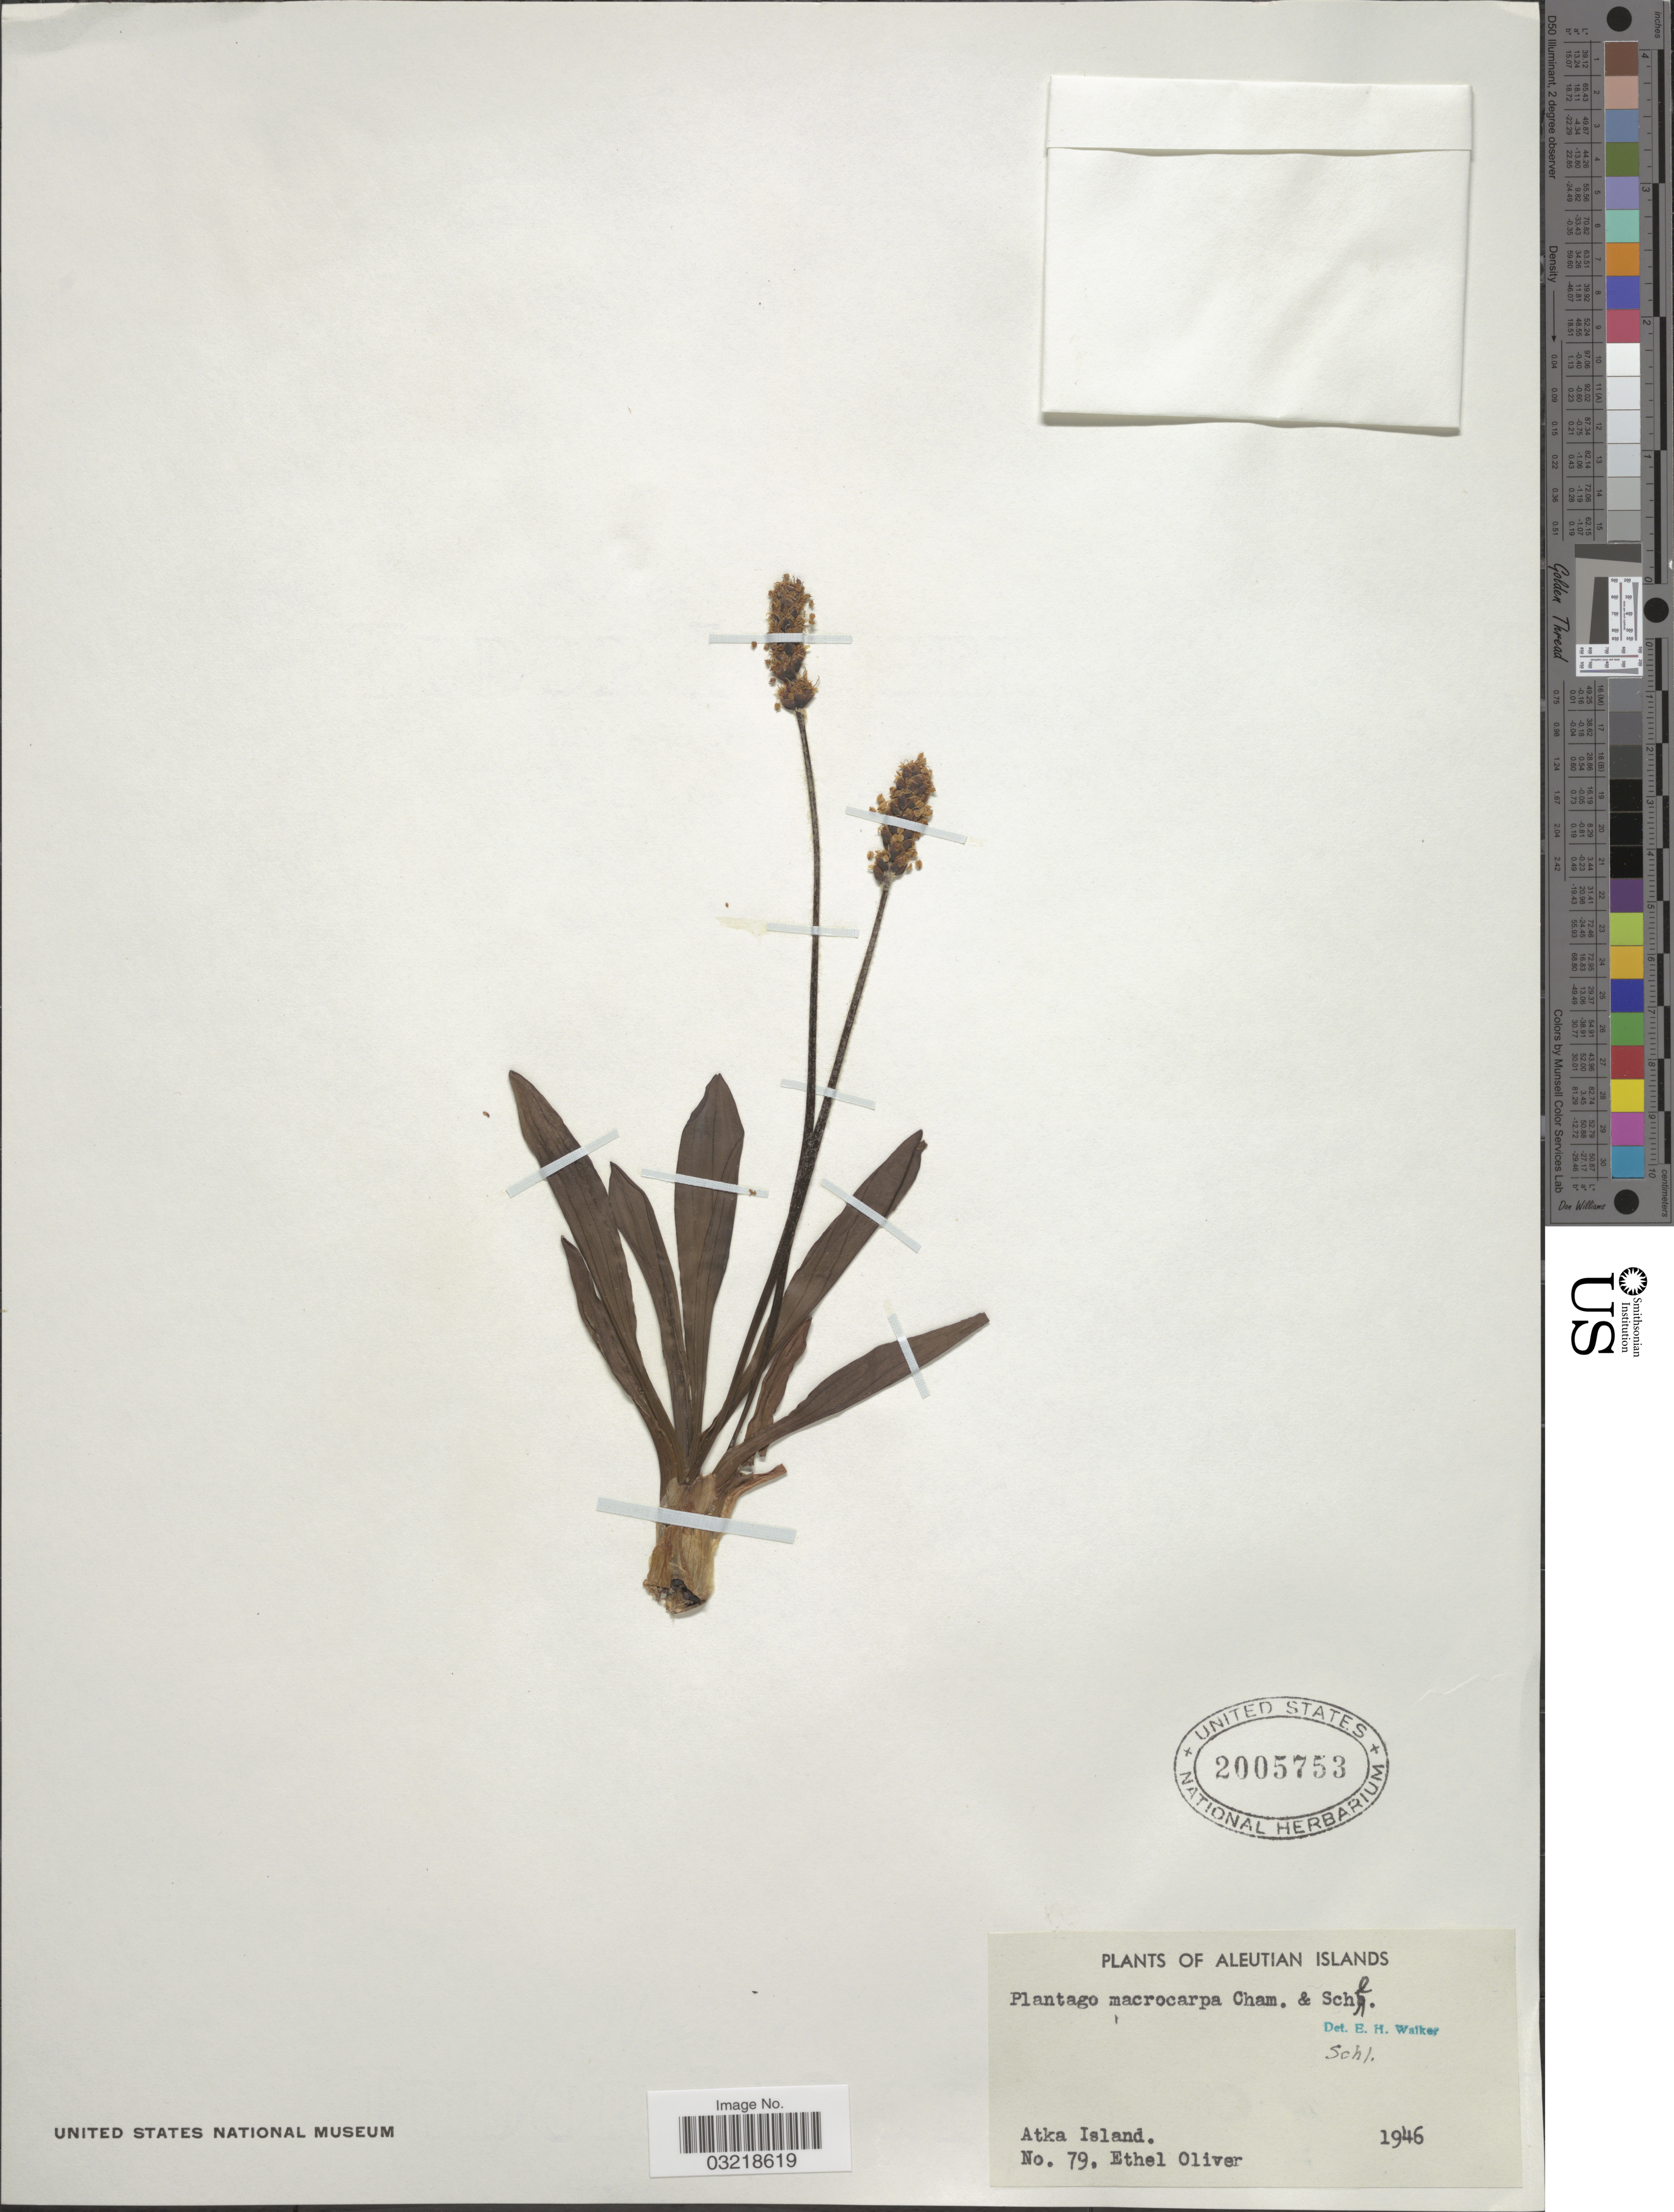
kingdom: Plantae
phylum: Tracheophyta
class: Magnoliopsida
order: Lamiales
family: Plantaginaceae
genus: Plantago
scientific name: Plantago macrocarpa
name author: Cham. & Schltdl.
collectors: E. Oliver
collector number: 79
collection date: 1946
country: United States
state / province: Alaska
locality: Aleutian Islands. Atka Island.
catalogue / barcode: US 2005753